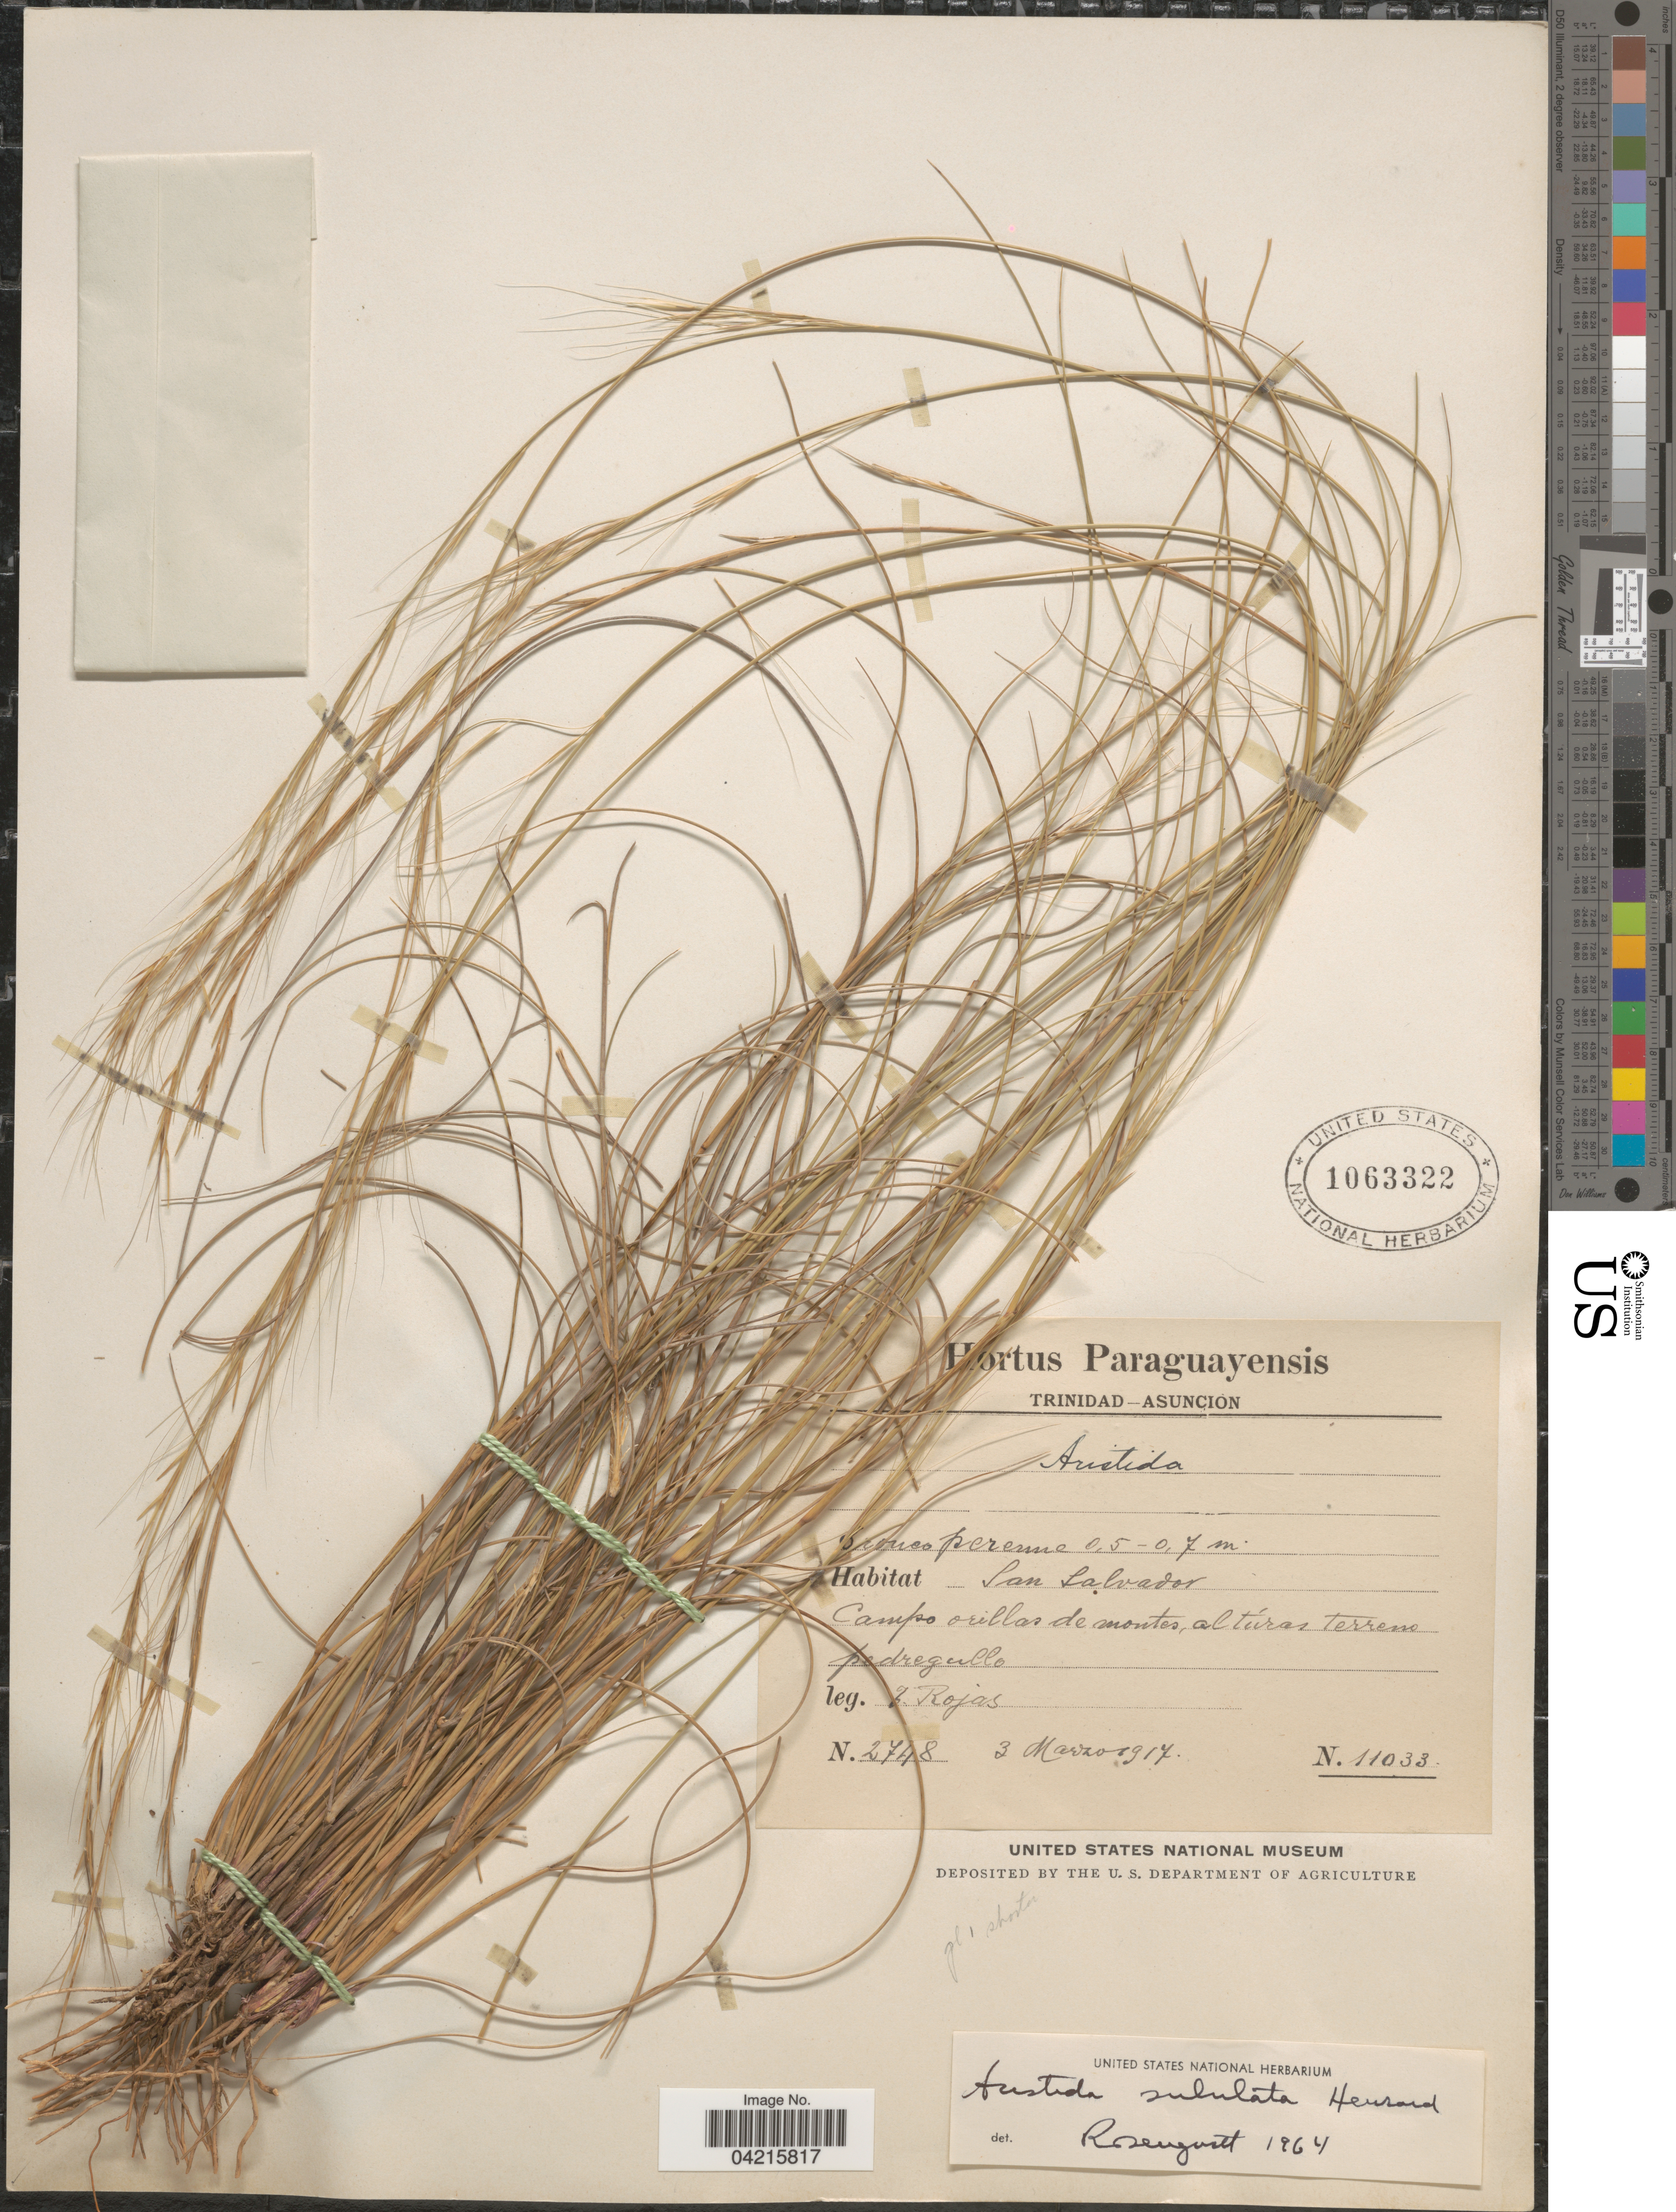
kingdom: Plantae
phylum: Tracheophyta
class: Liliopsida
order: Poales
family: Poaceae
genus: Aristida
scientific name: Aristida subulata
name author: Henr.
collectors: T. Rojas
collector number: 2748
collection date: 1917-03-03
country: Paraguay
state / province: Asuncion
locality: San Salvador.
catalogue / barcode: US 1063322